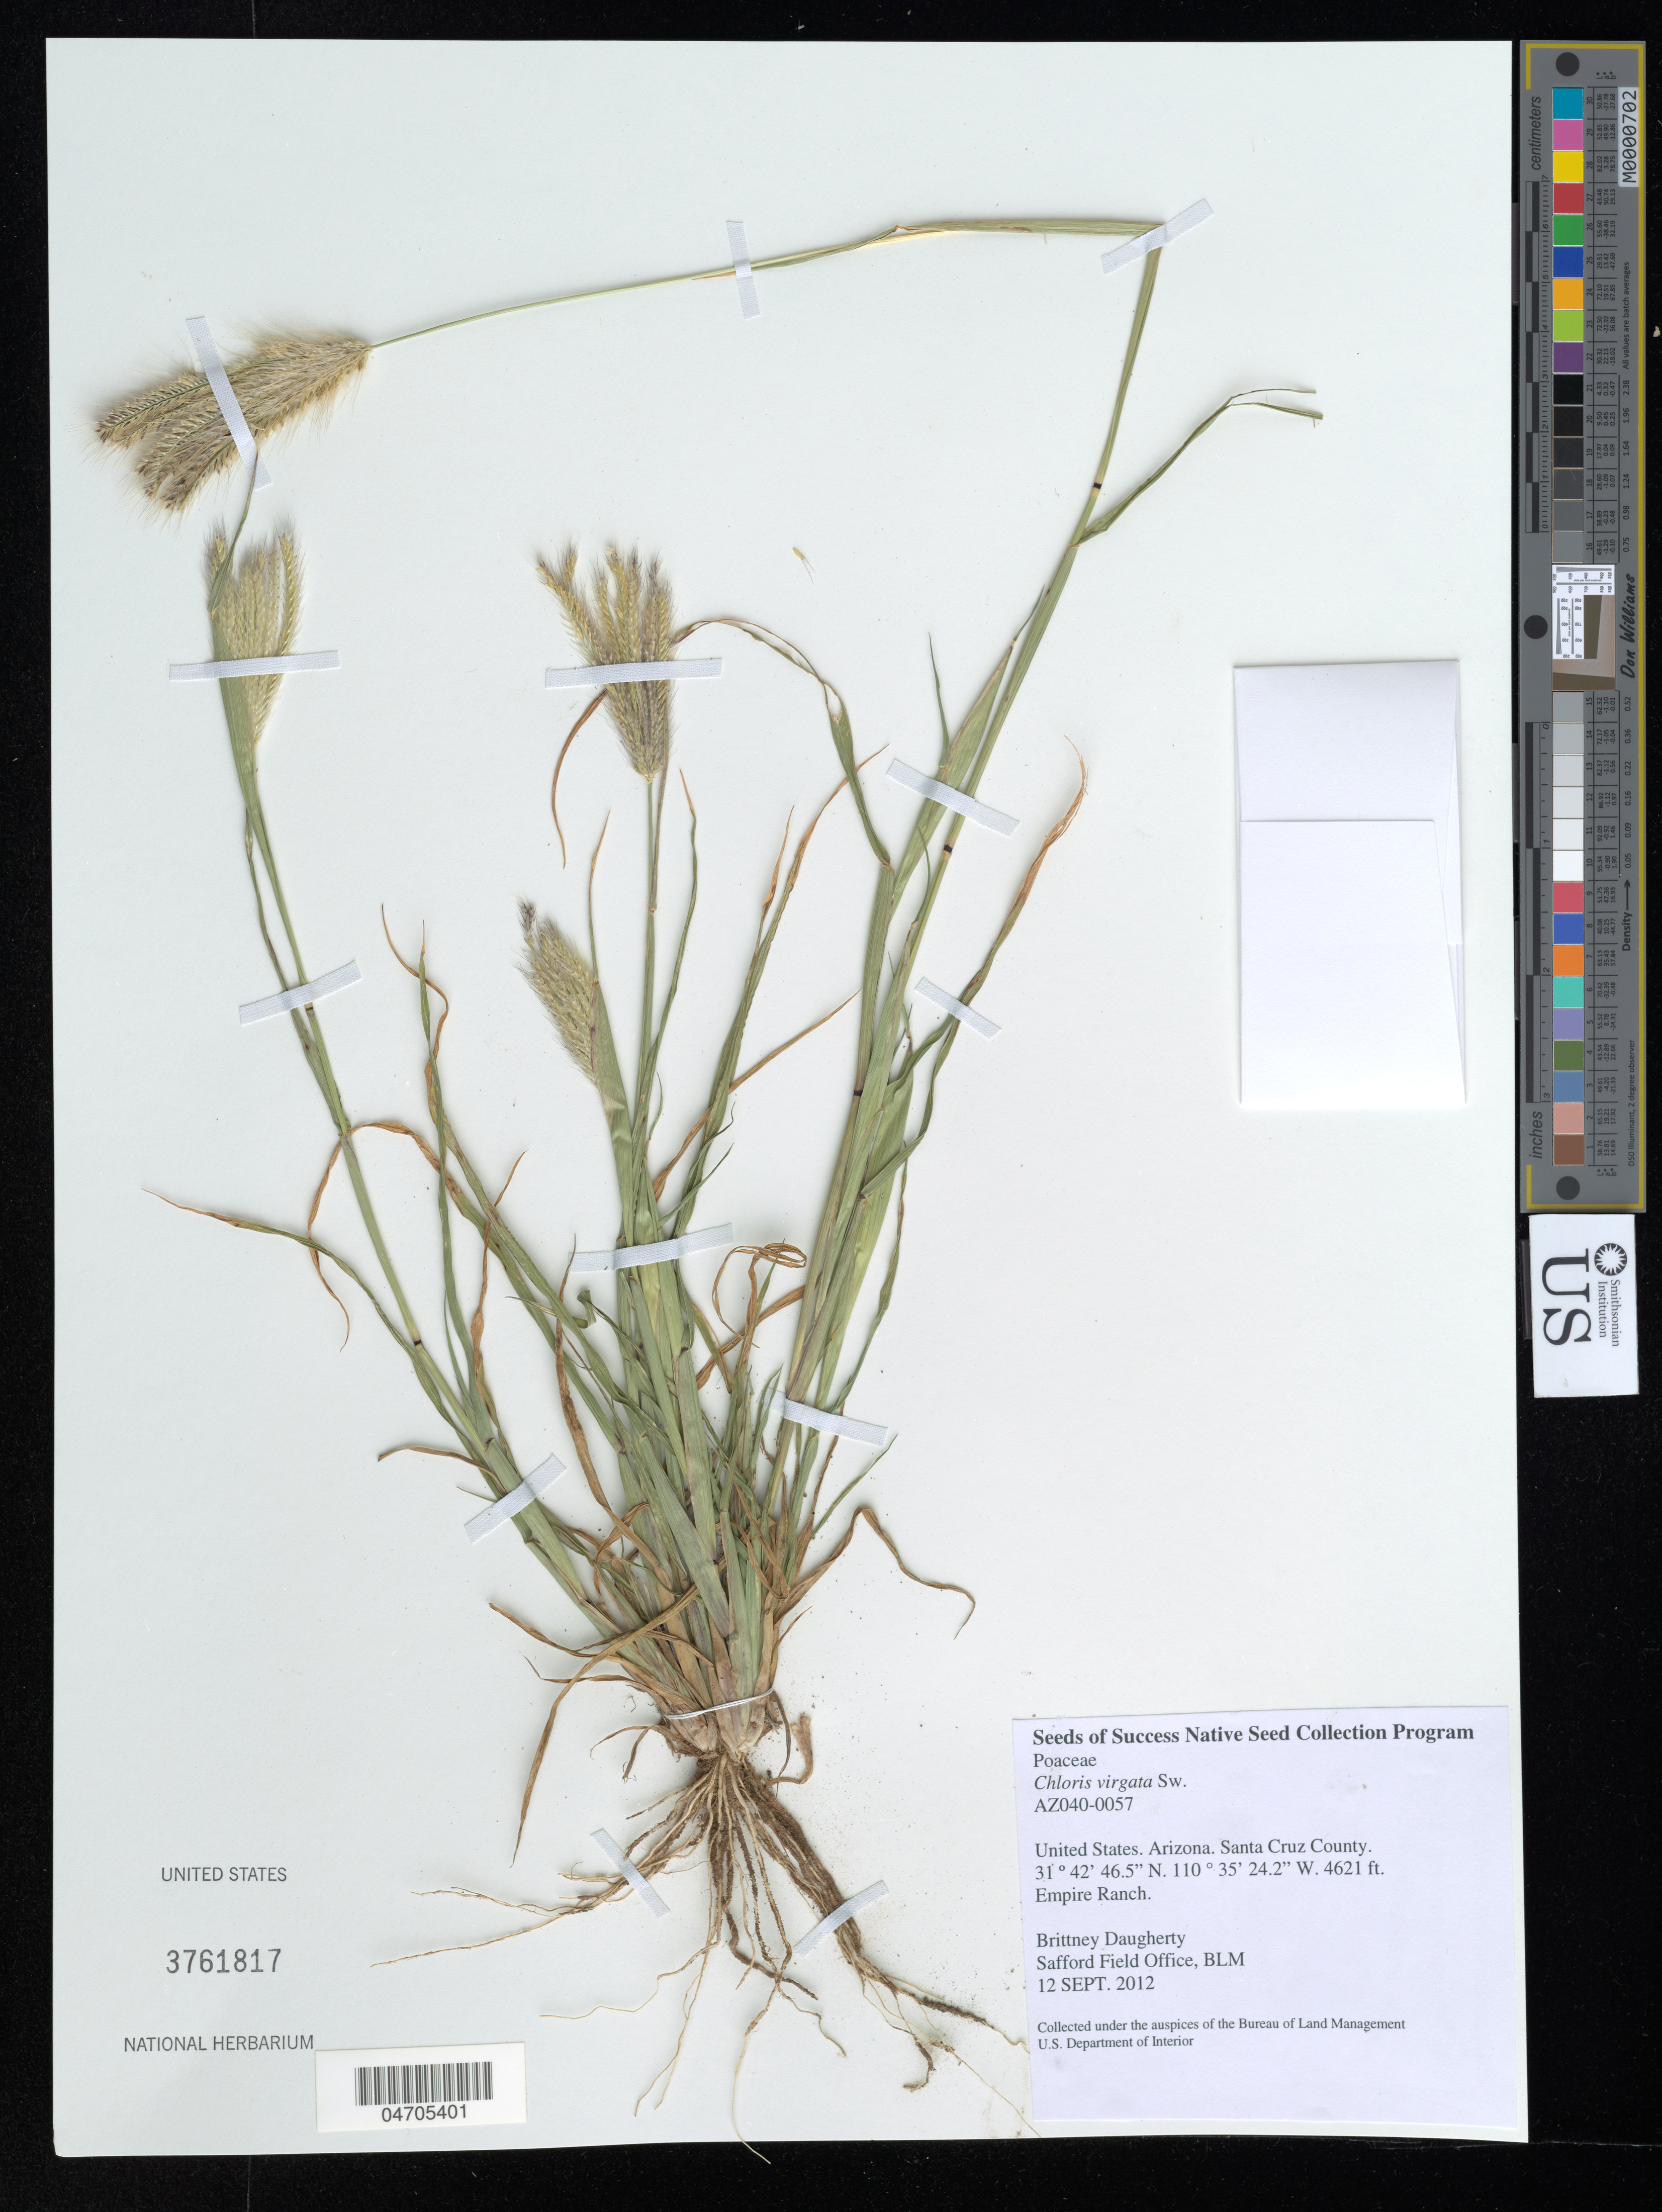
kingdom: Plantae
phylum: Tracheophyta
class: Liliopsida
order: Poales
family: Poaceae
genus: Chloris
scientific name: Chloris virgata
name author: Sw.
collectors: B. Daugherty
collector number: AZ040-0057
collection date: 2012-09-12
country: United States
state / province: Arizona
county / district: Santa Cruz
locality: Santa Cruz County. Empire Ranch.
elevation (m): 1408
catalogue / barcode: US 3761817